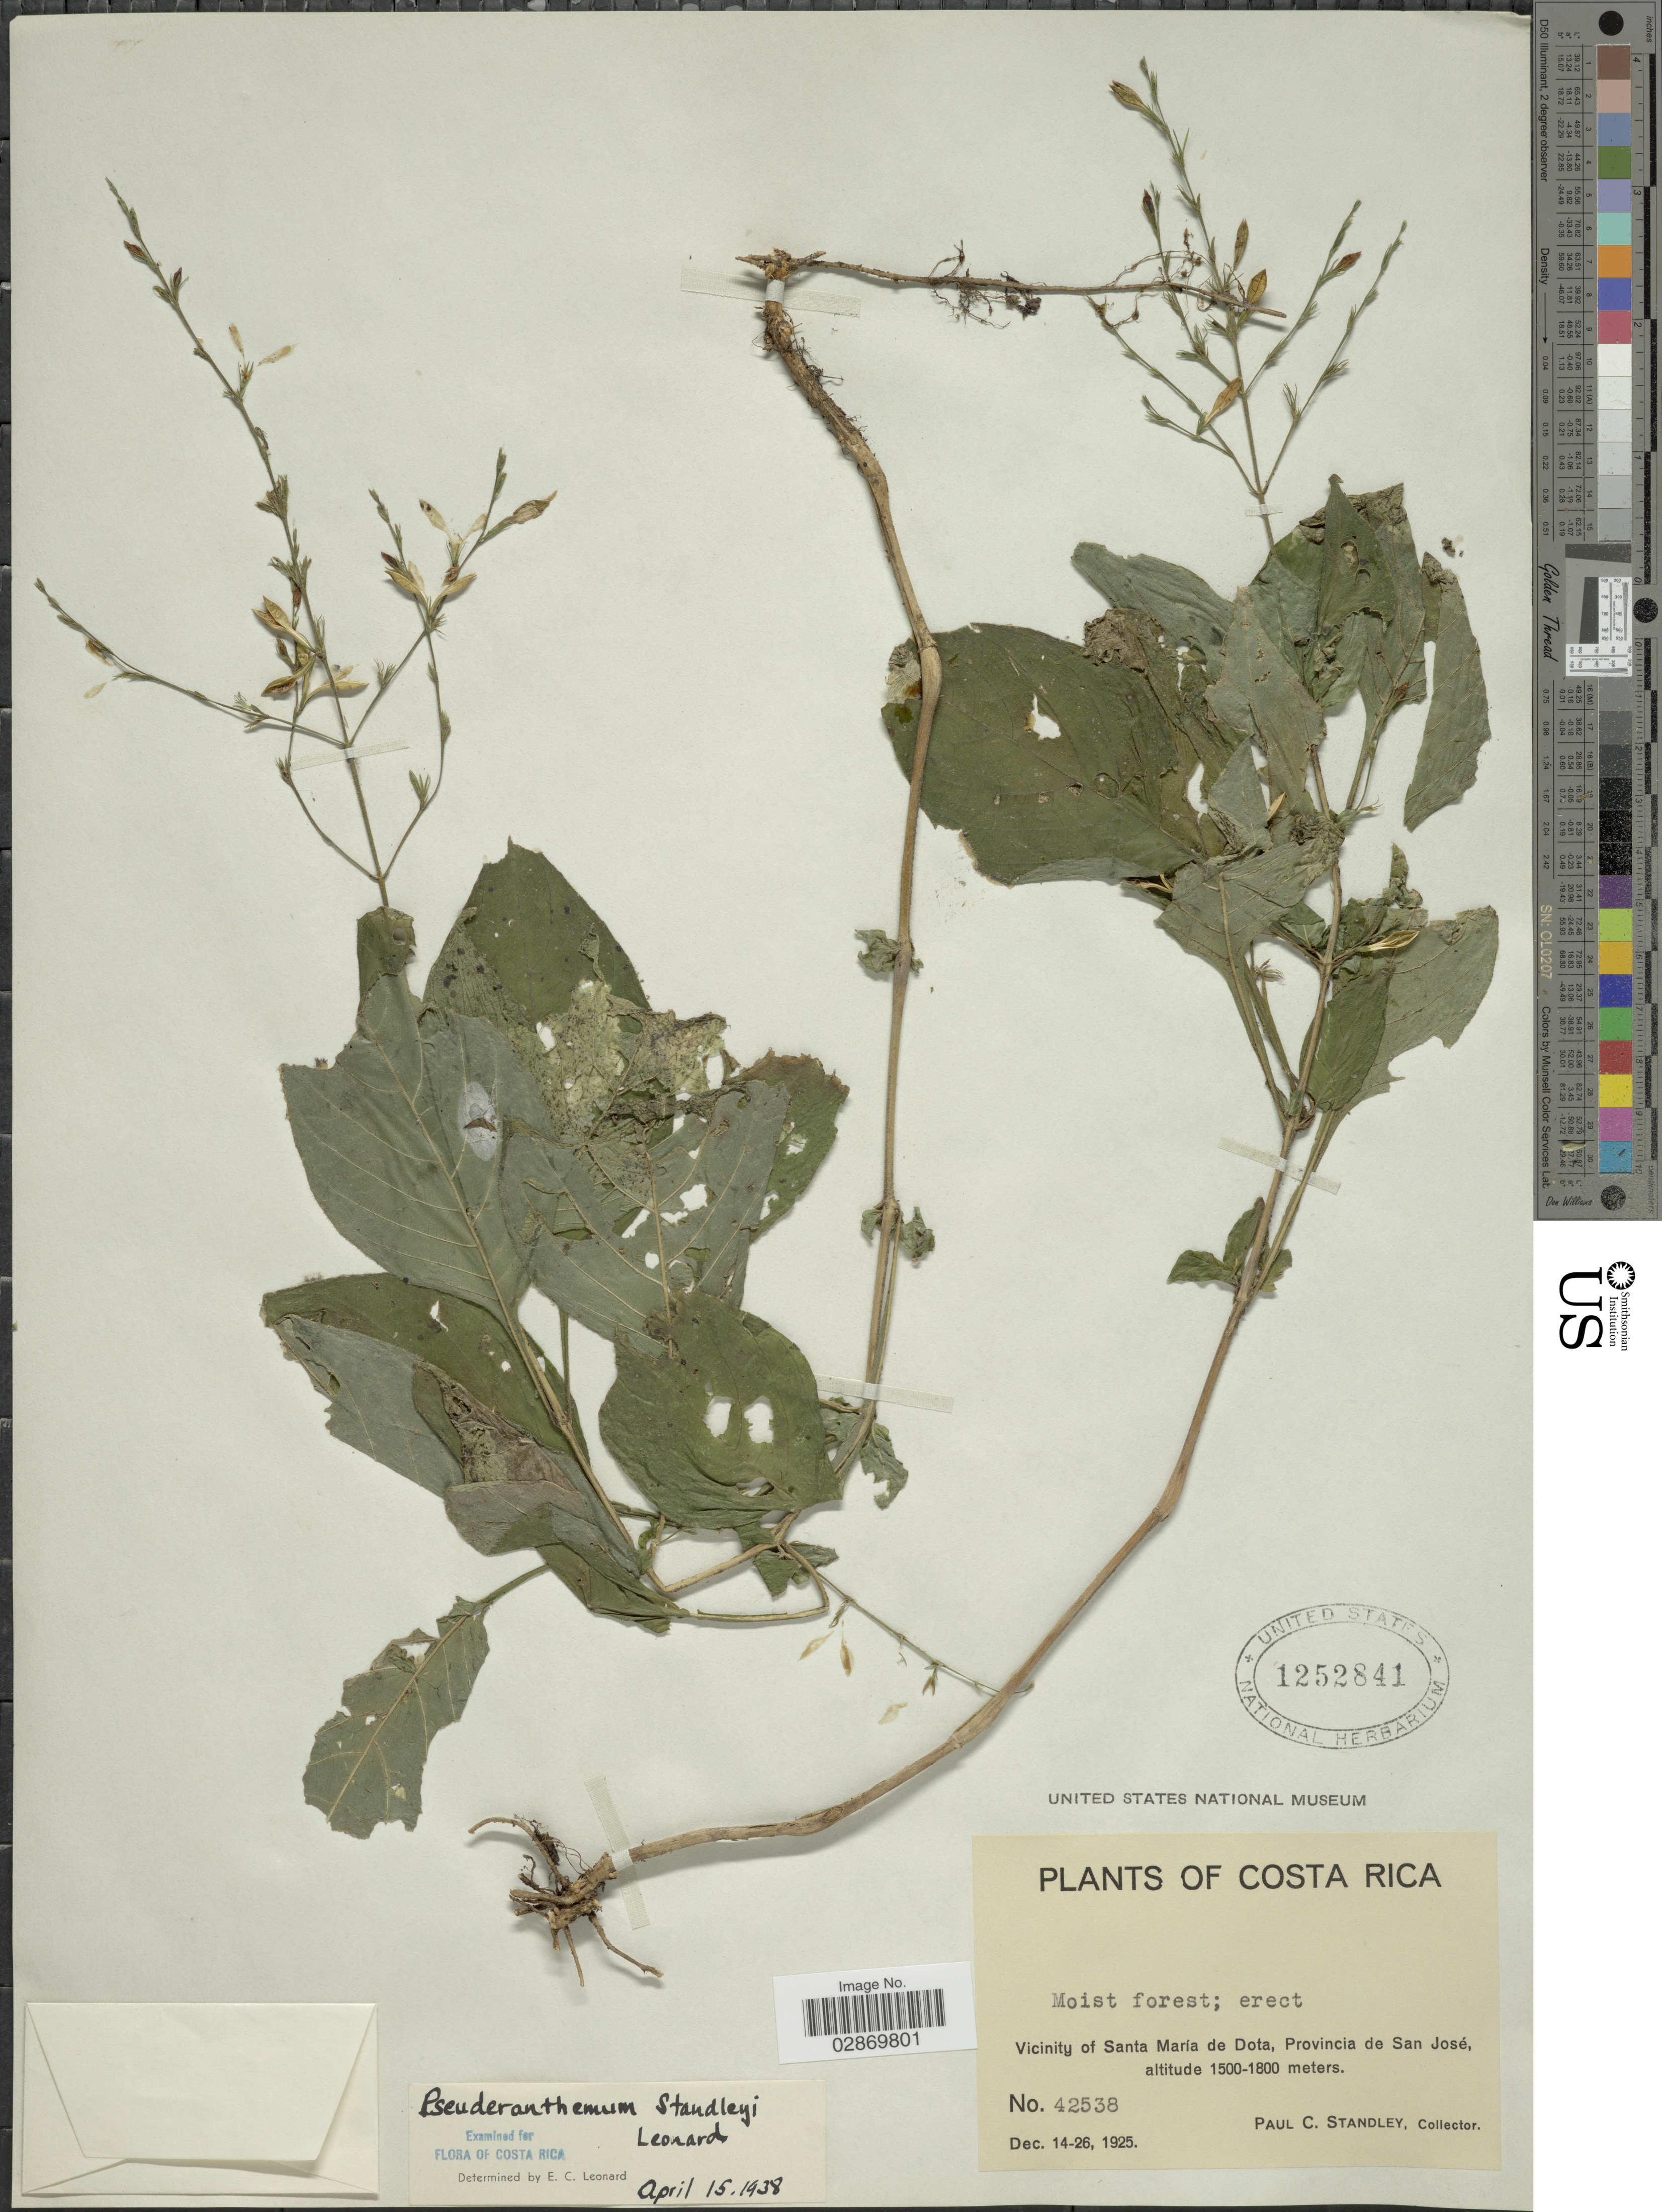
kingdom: Plantae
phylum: Tracheophyta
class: Magnoliopsida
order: Lamiales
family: Acanthaceae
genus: Pseuderanthemum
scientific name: Pseuderanthemum standleyi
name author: Leonard in Standl.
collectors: P. C. Standley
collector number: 42538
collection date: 1925-12-14/1925-12-26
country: Costa Rica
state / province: San José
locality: Vicinity of Santa María de Dota, Provincia de San José.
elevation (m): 1500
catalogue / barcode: US 1252841